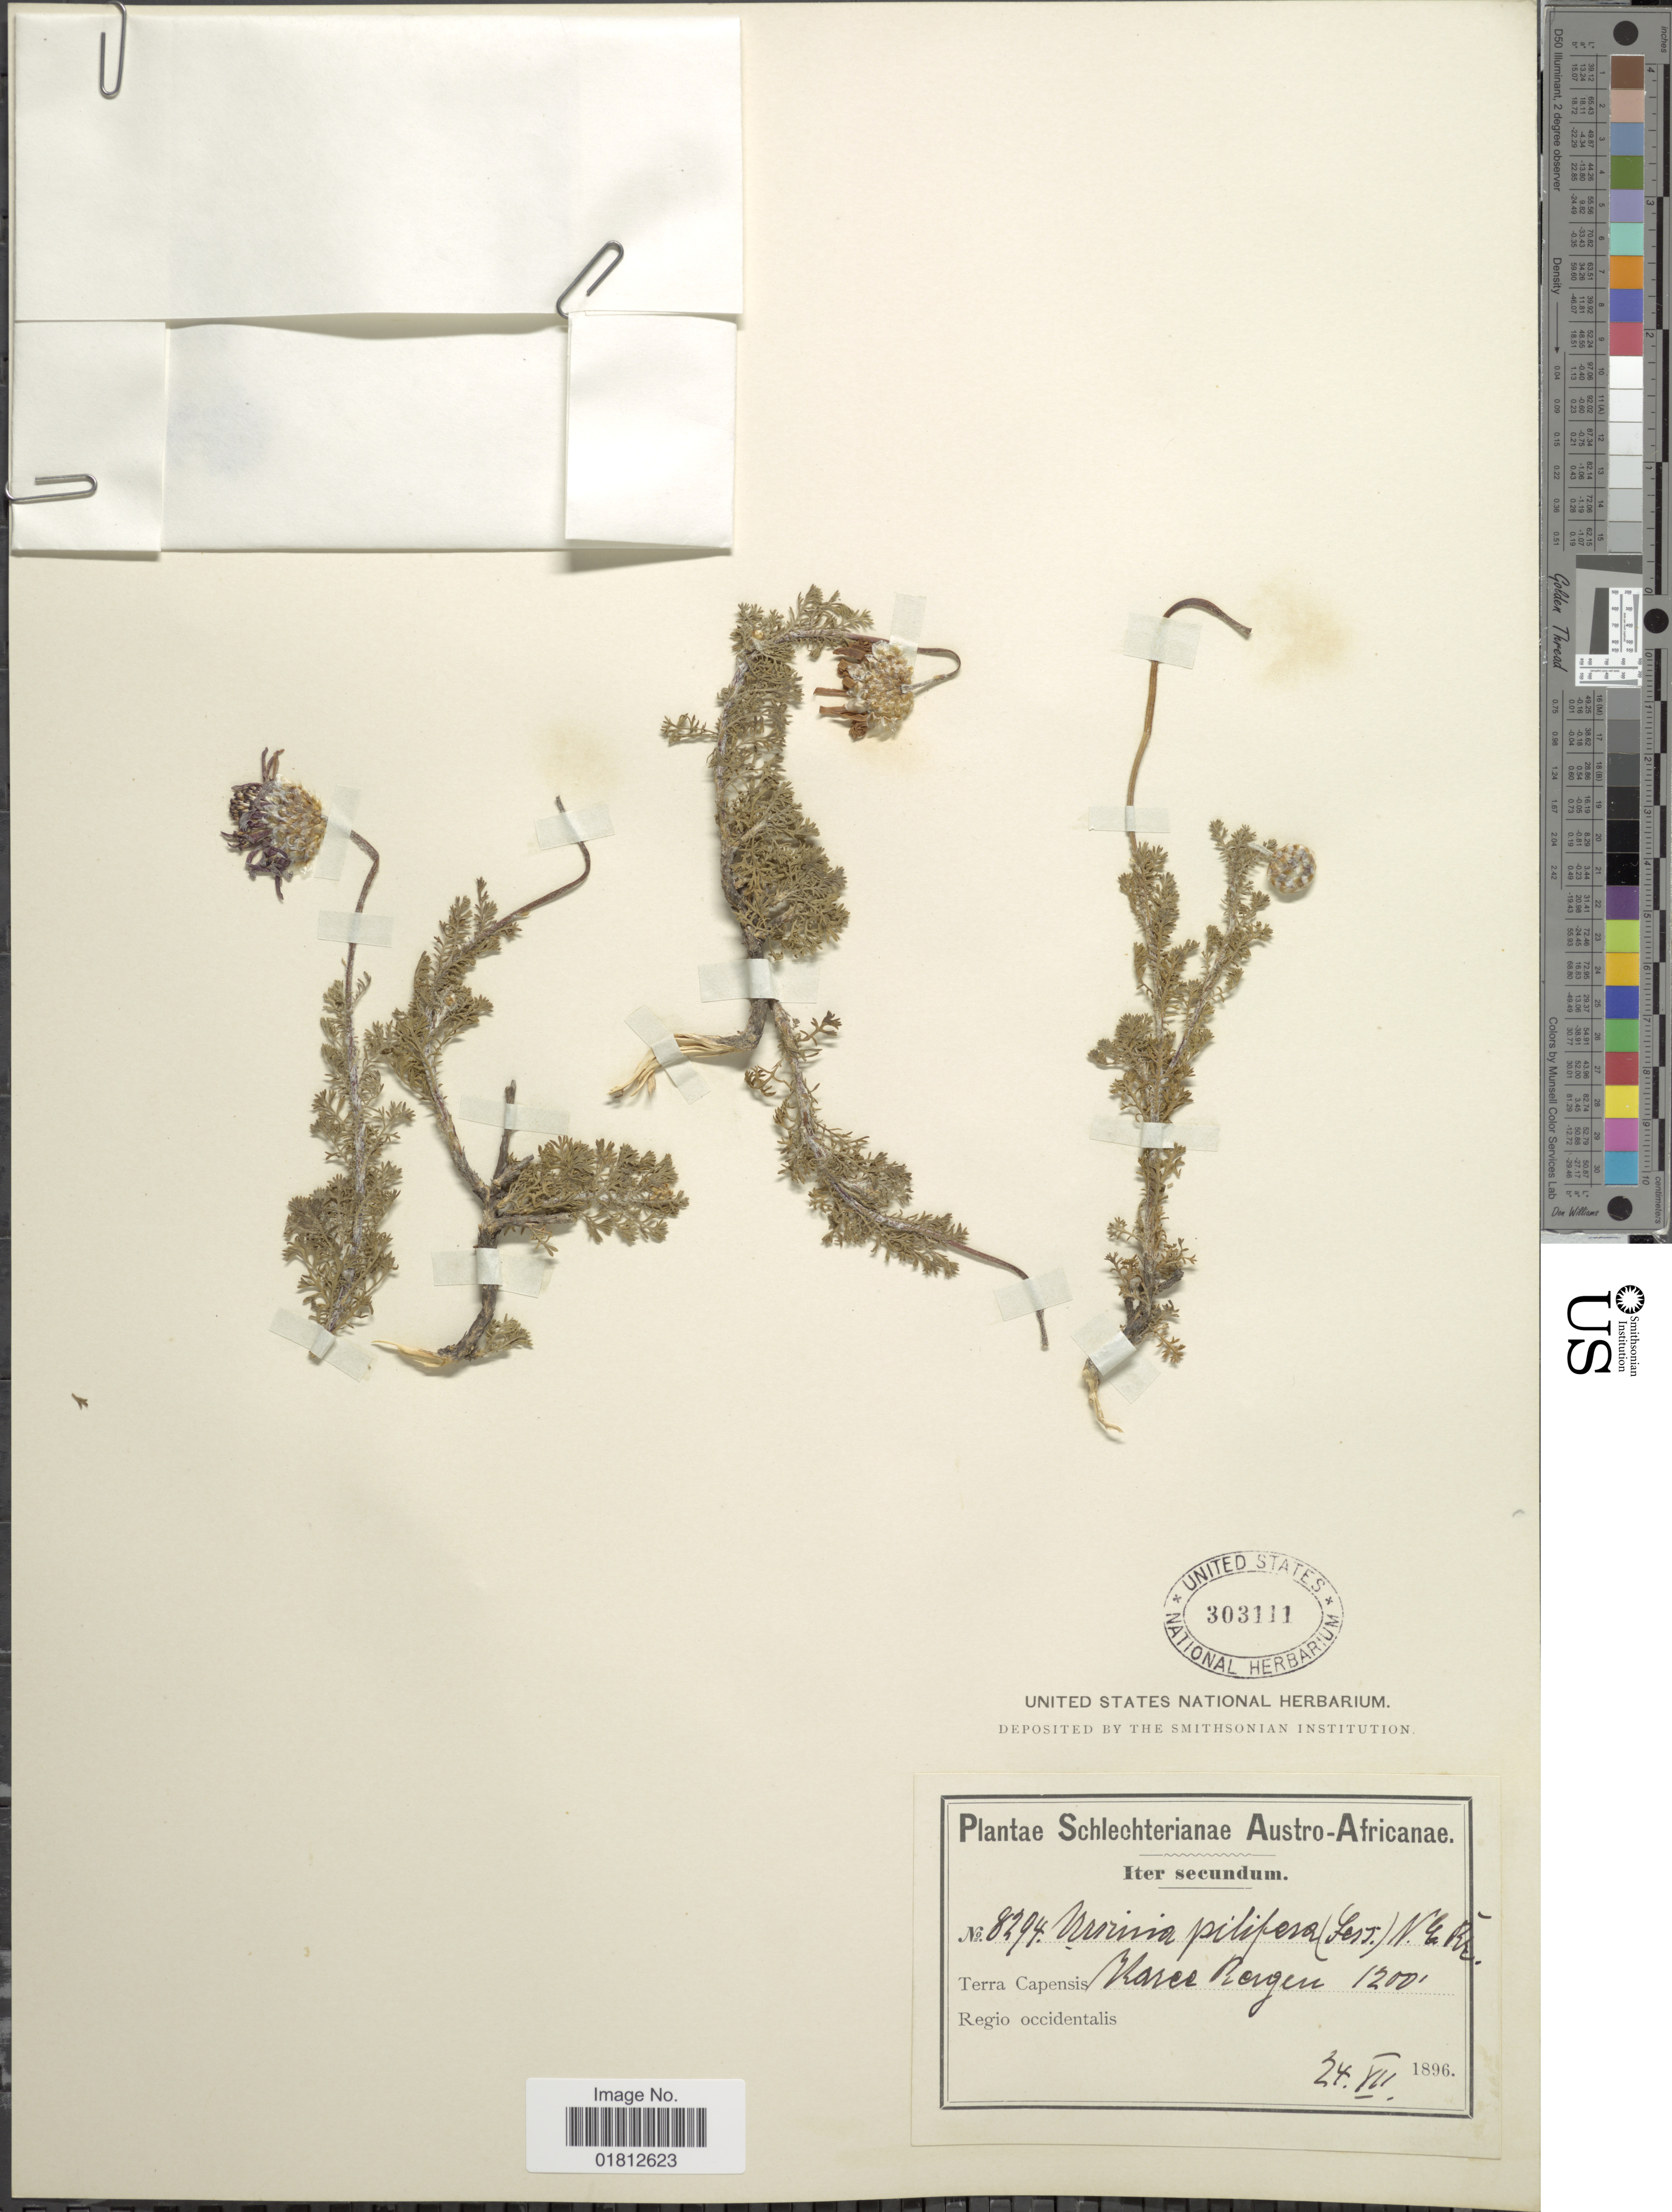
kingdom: Plantae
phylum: Tracheophyta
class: Magnoliopsida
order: Asterales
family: Asteraceae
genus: Ursinia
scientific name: Ursinia pilifera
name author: (P.J. Bergius) Poir.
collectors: Schlechter, --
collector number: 8294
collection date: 1896-07-24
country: South Africa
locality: Austro-Africanae, Karce Borgen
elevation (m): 366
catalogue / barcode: US 303111